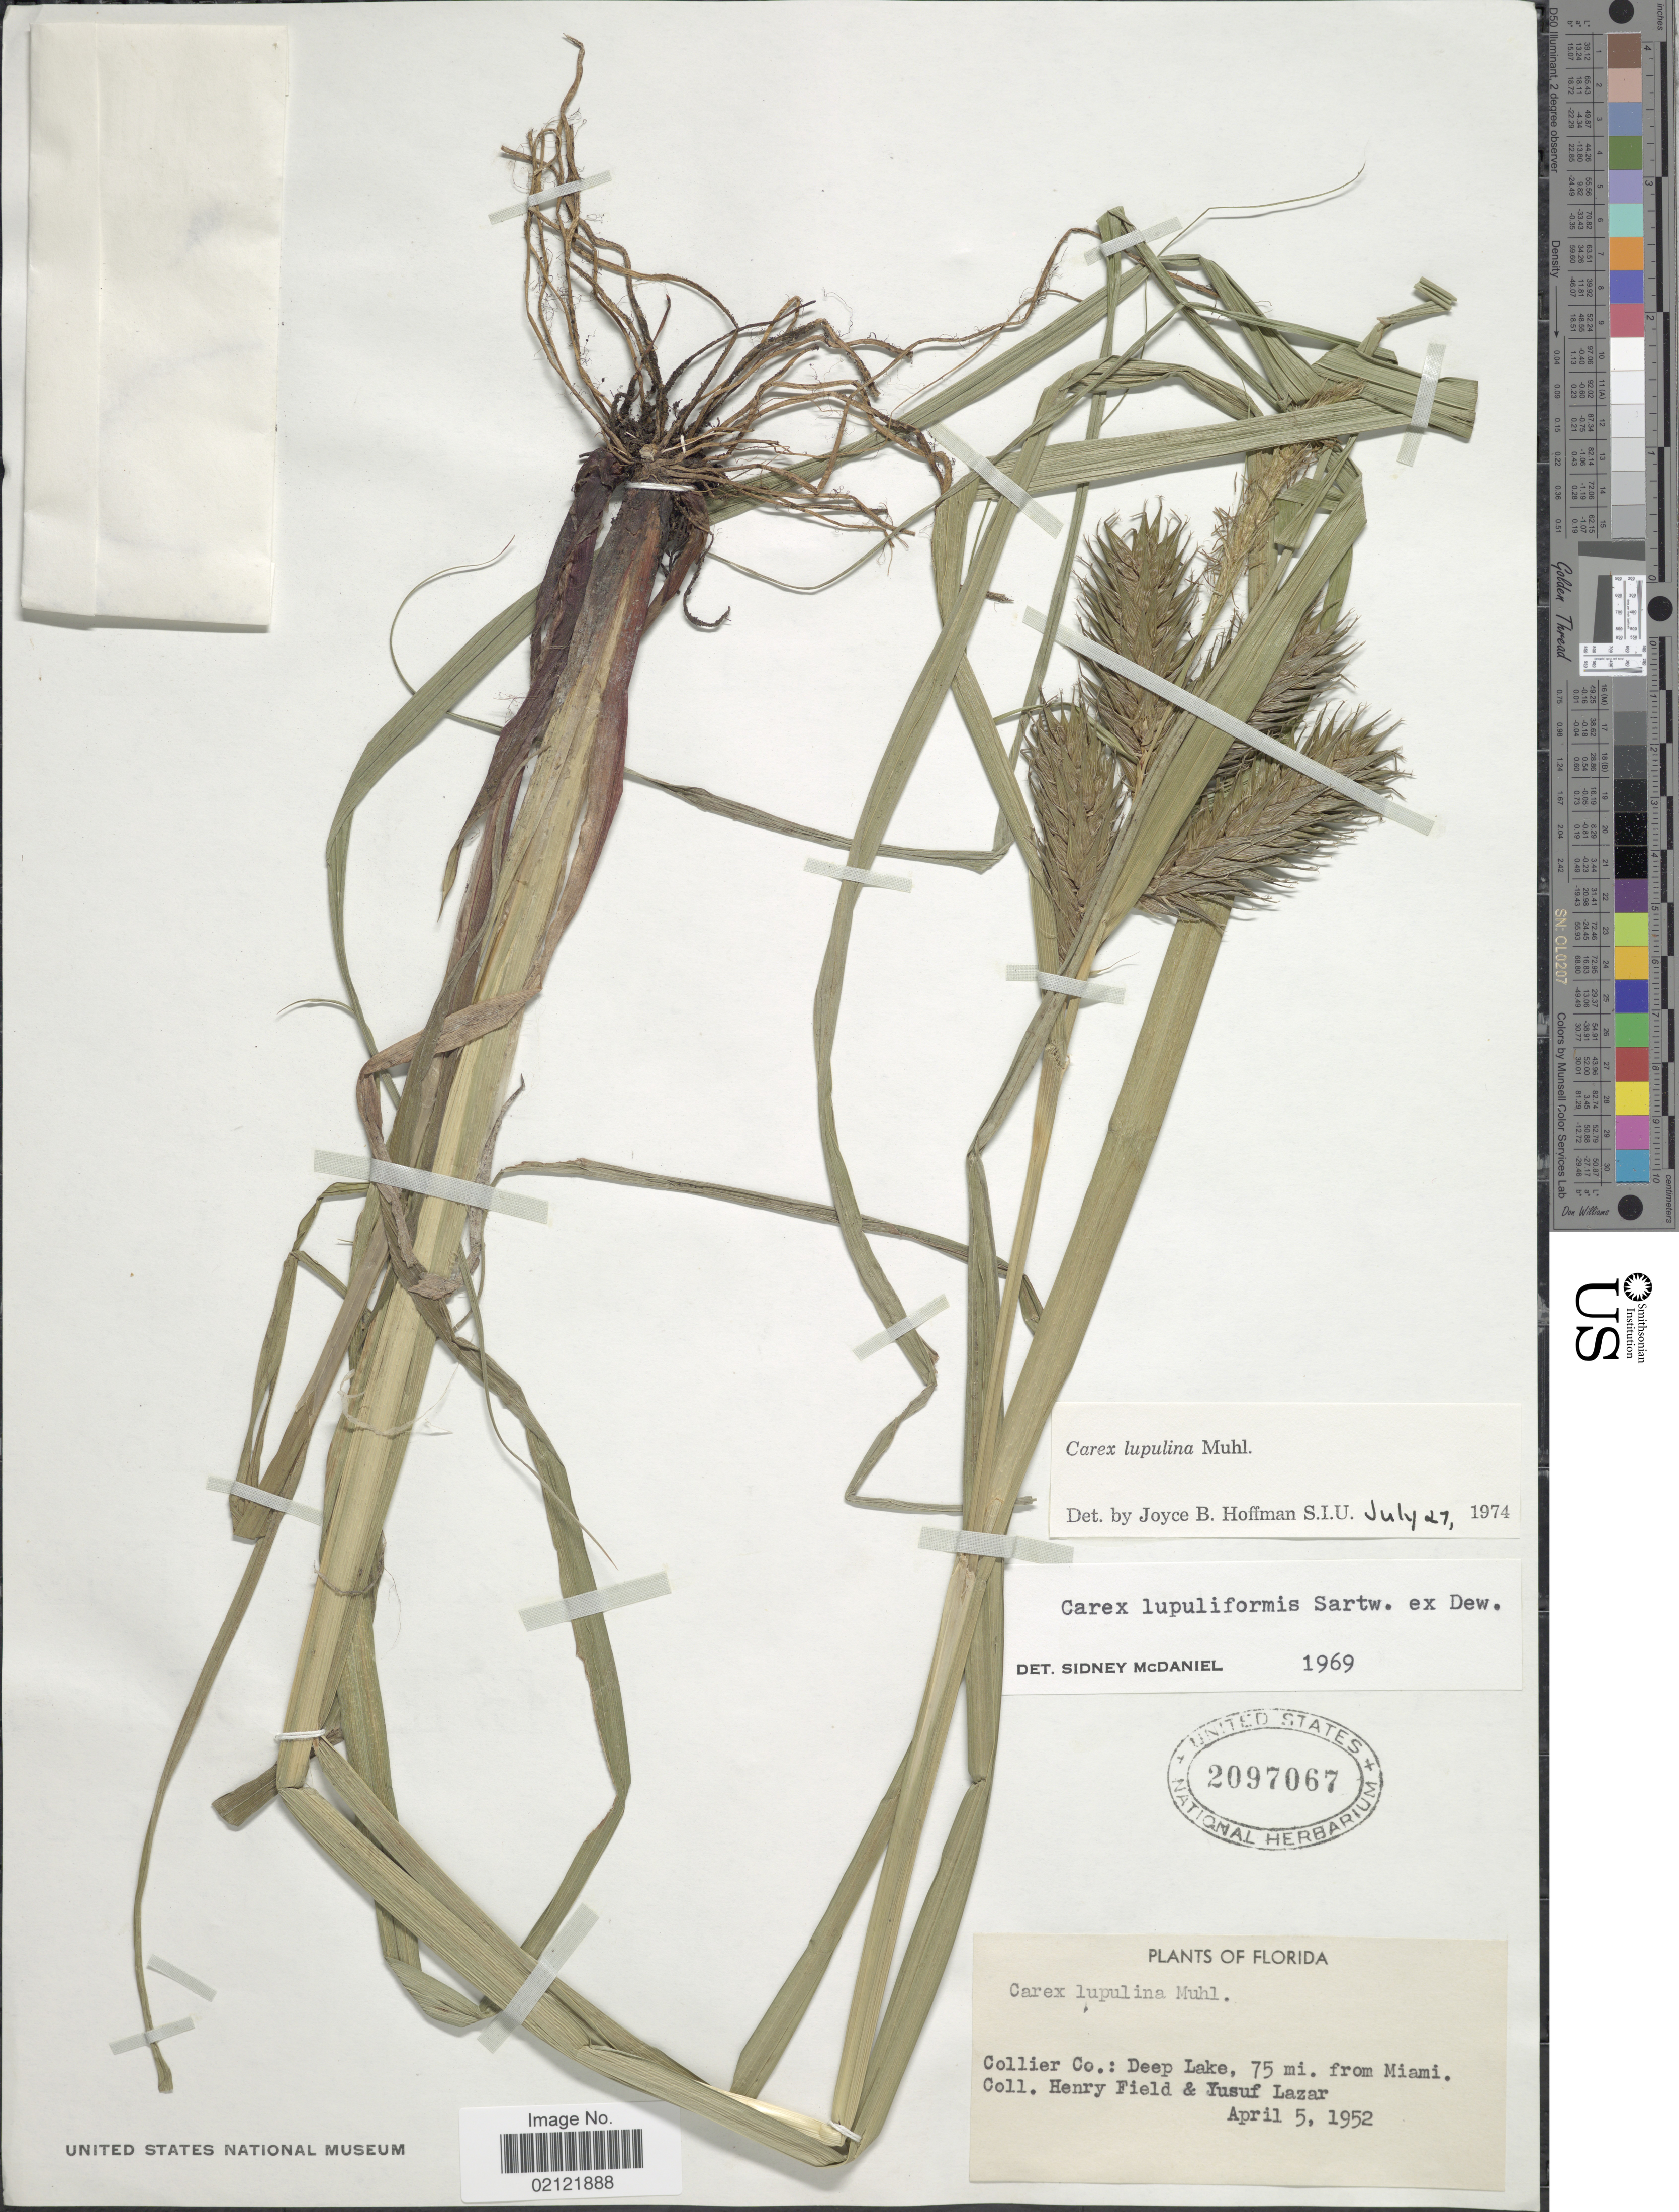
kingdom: Plantae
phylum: Tracheophyta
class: Liliopsida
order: Poales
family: Cyperaceae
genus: Carex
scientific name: Carex lupulina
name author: Muhl. ex Willd.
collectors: H. Field & Y. Lazar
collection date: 1952-04-05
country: United States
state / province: Florida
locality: Collier Co.: Deep Lake, 75 mi. from Miami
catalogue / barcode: US 2097067